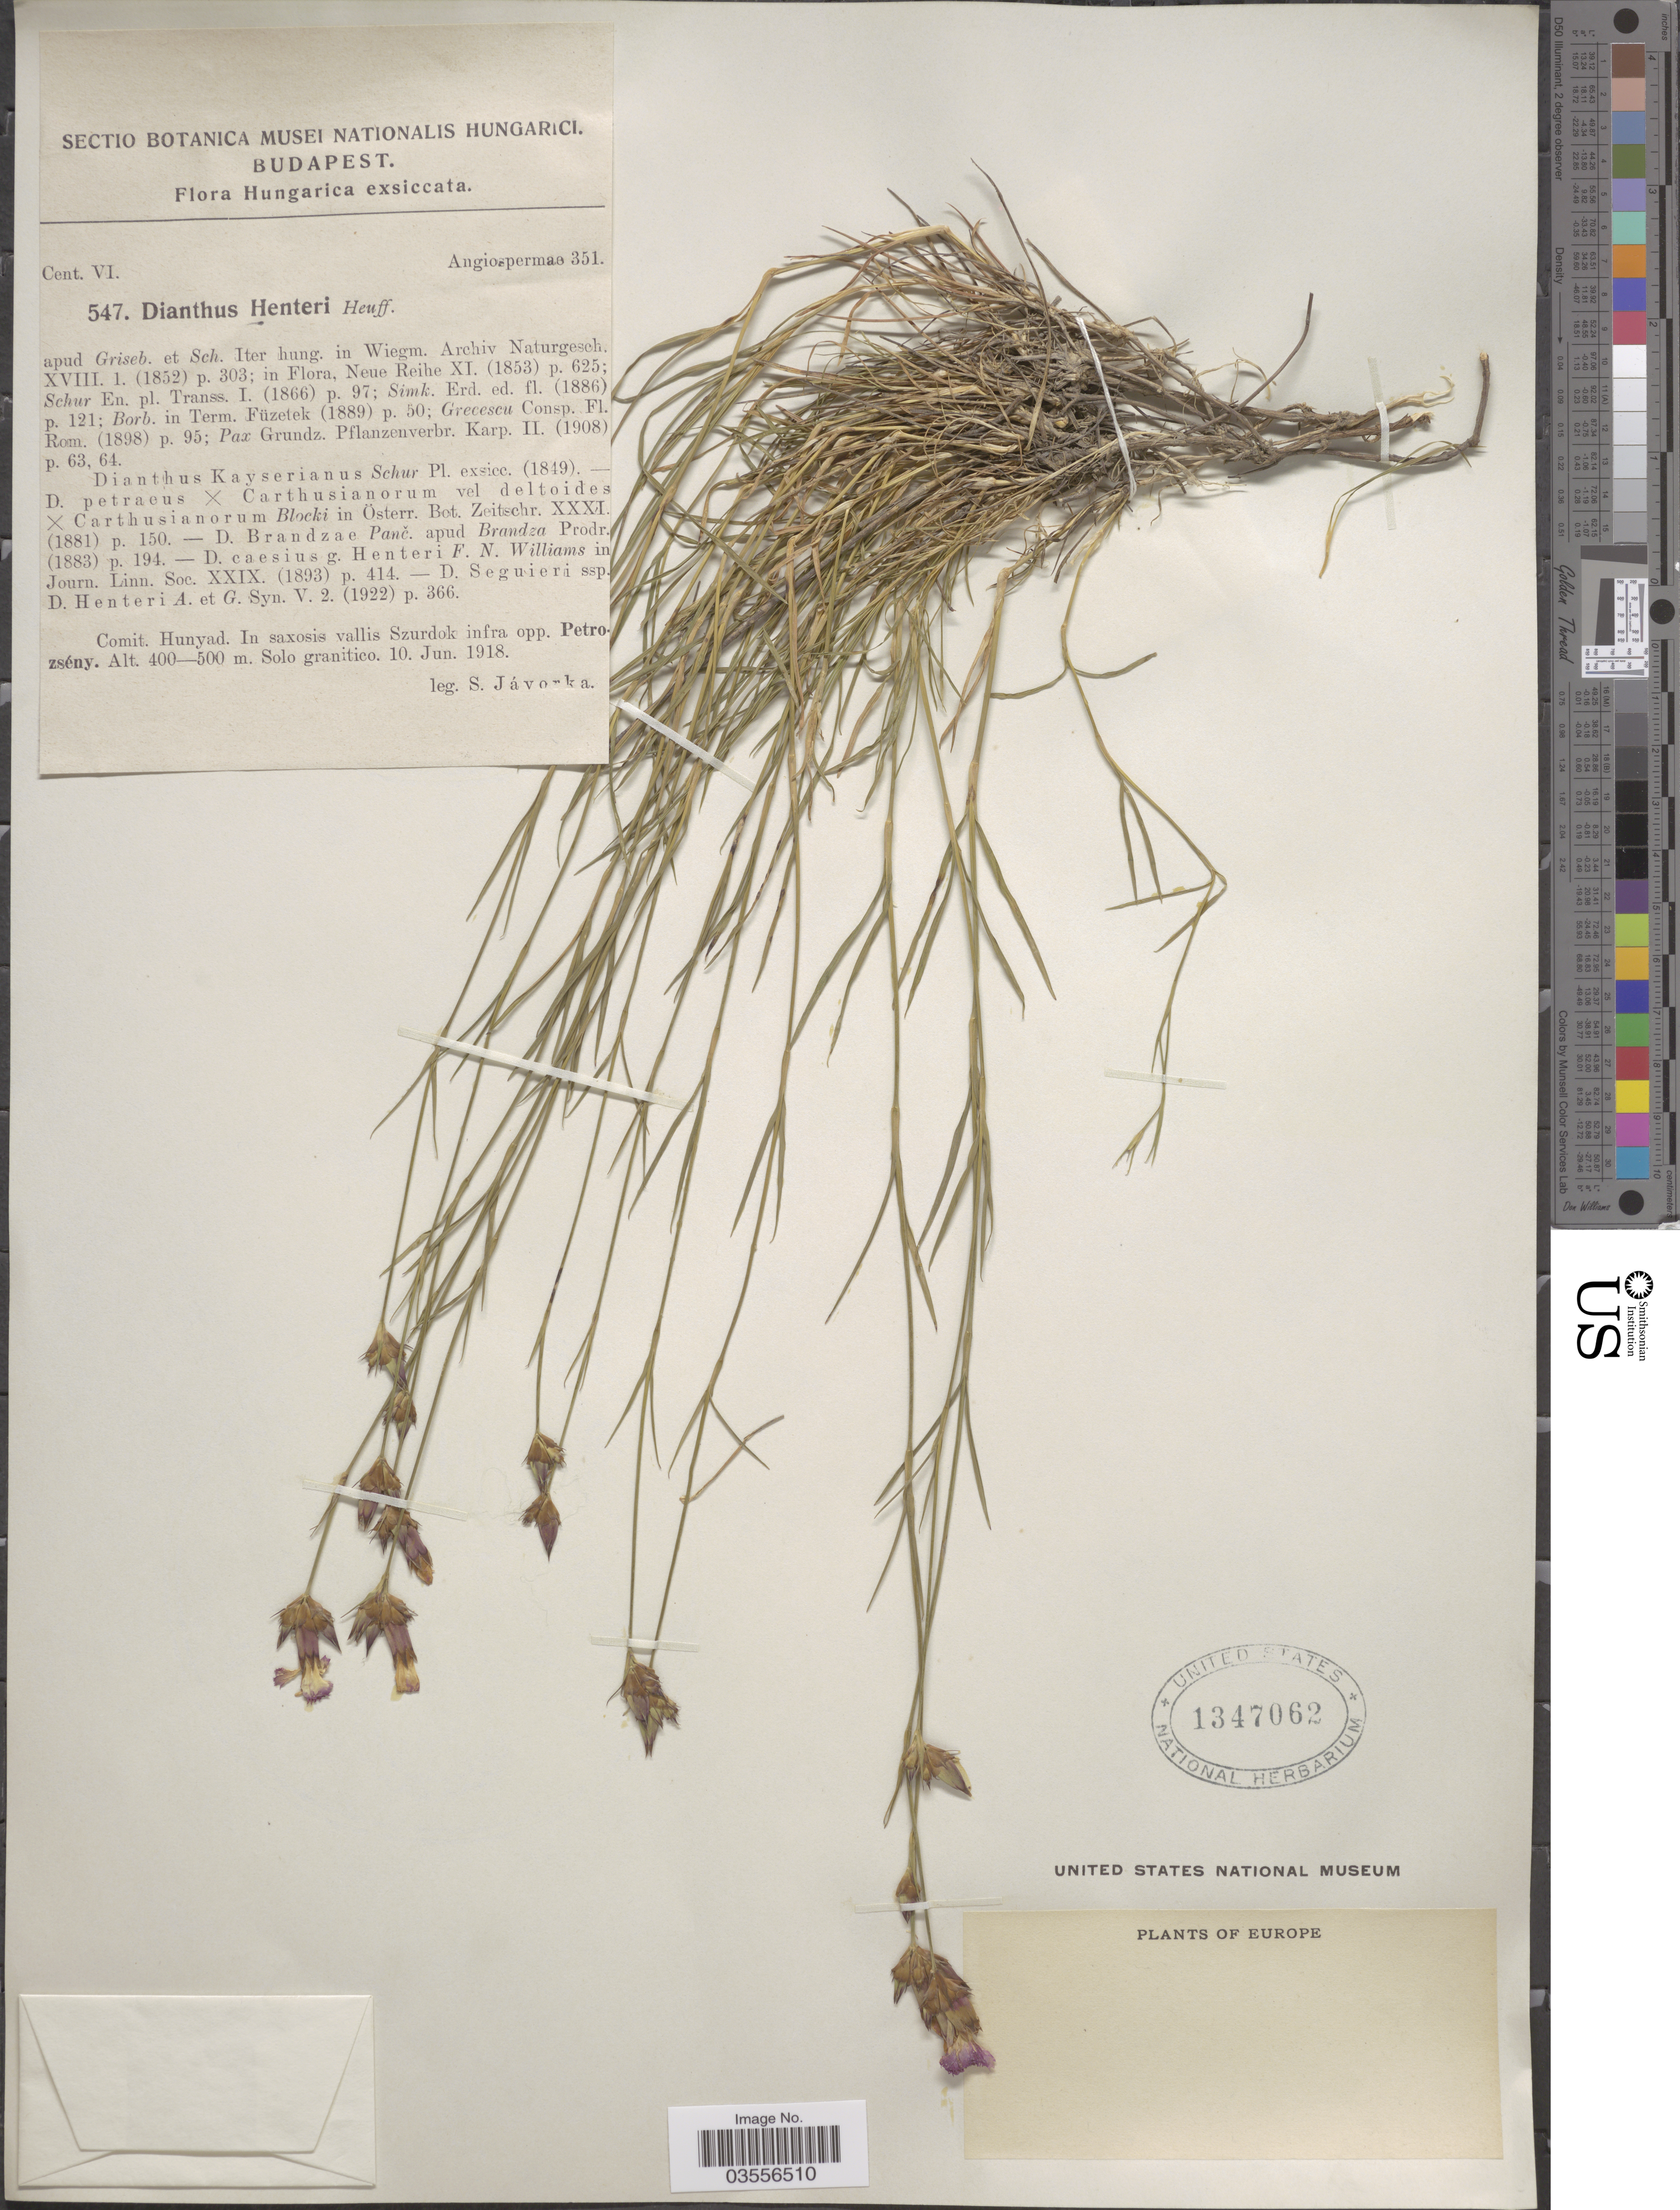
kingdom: Plantae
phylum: Tracheophyta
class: Magnoliopsida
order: Caryophyllales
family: Caryophyllaceae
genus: Dianthus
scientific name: Dianthus henteri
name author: Heuff. ex Griseb. & Schenk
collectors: S. Javorka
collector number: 547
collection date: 1918-06-10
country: Hungary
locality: Comit. Hunyad. In saxosis vallis Szurdok infra opp. Petrozsény.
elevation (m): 400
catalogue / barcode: US 1347062